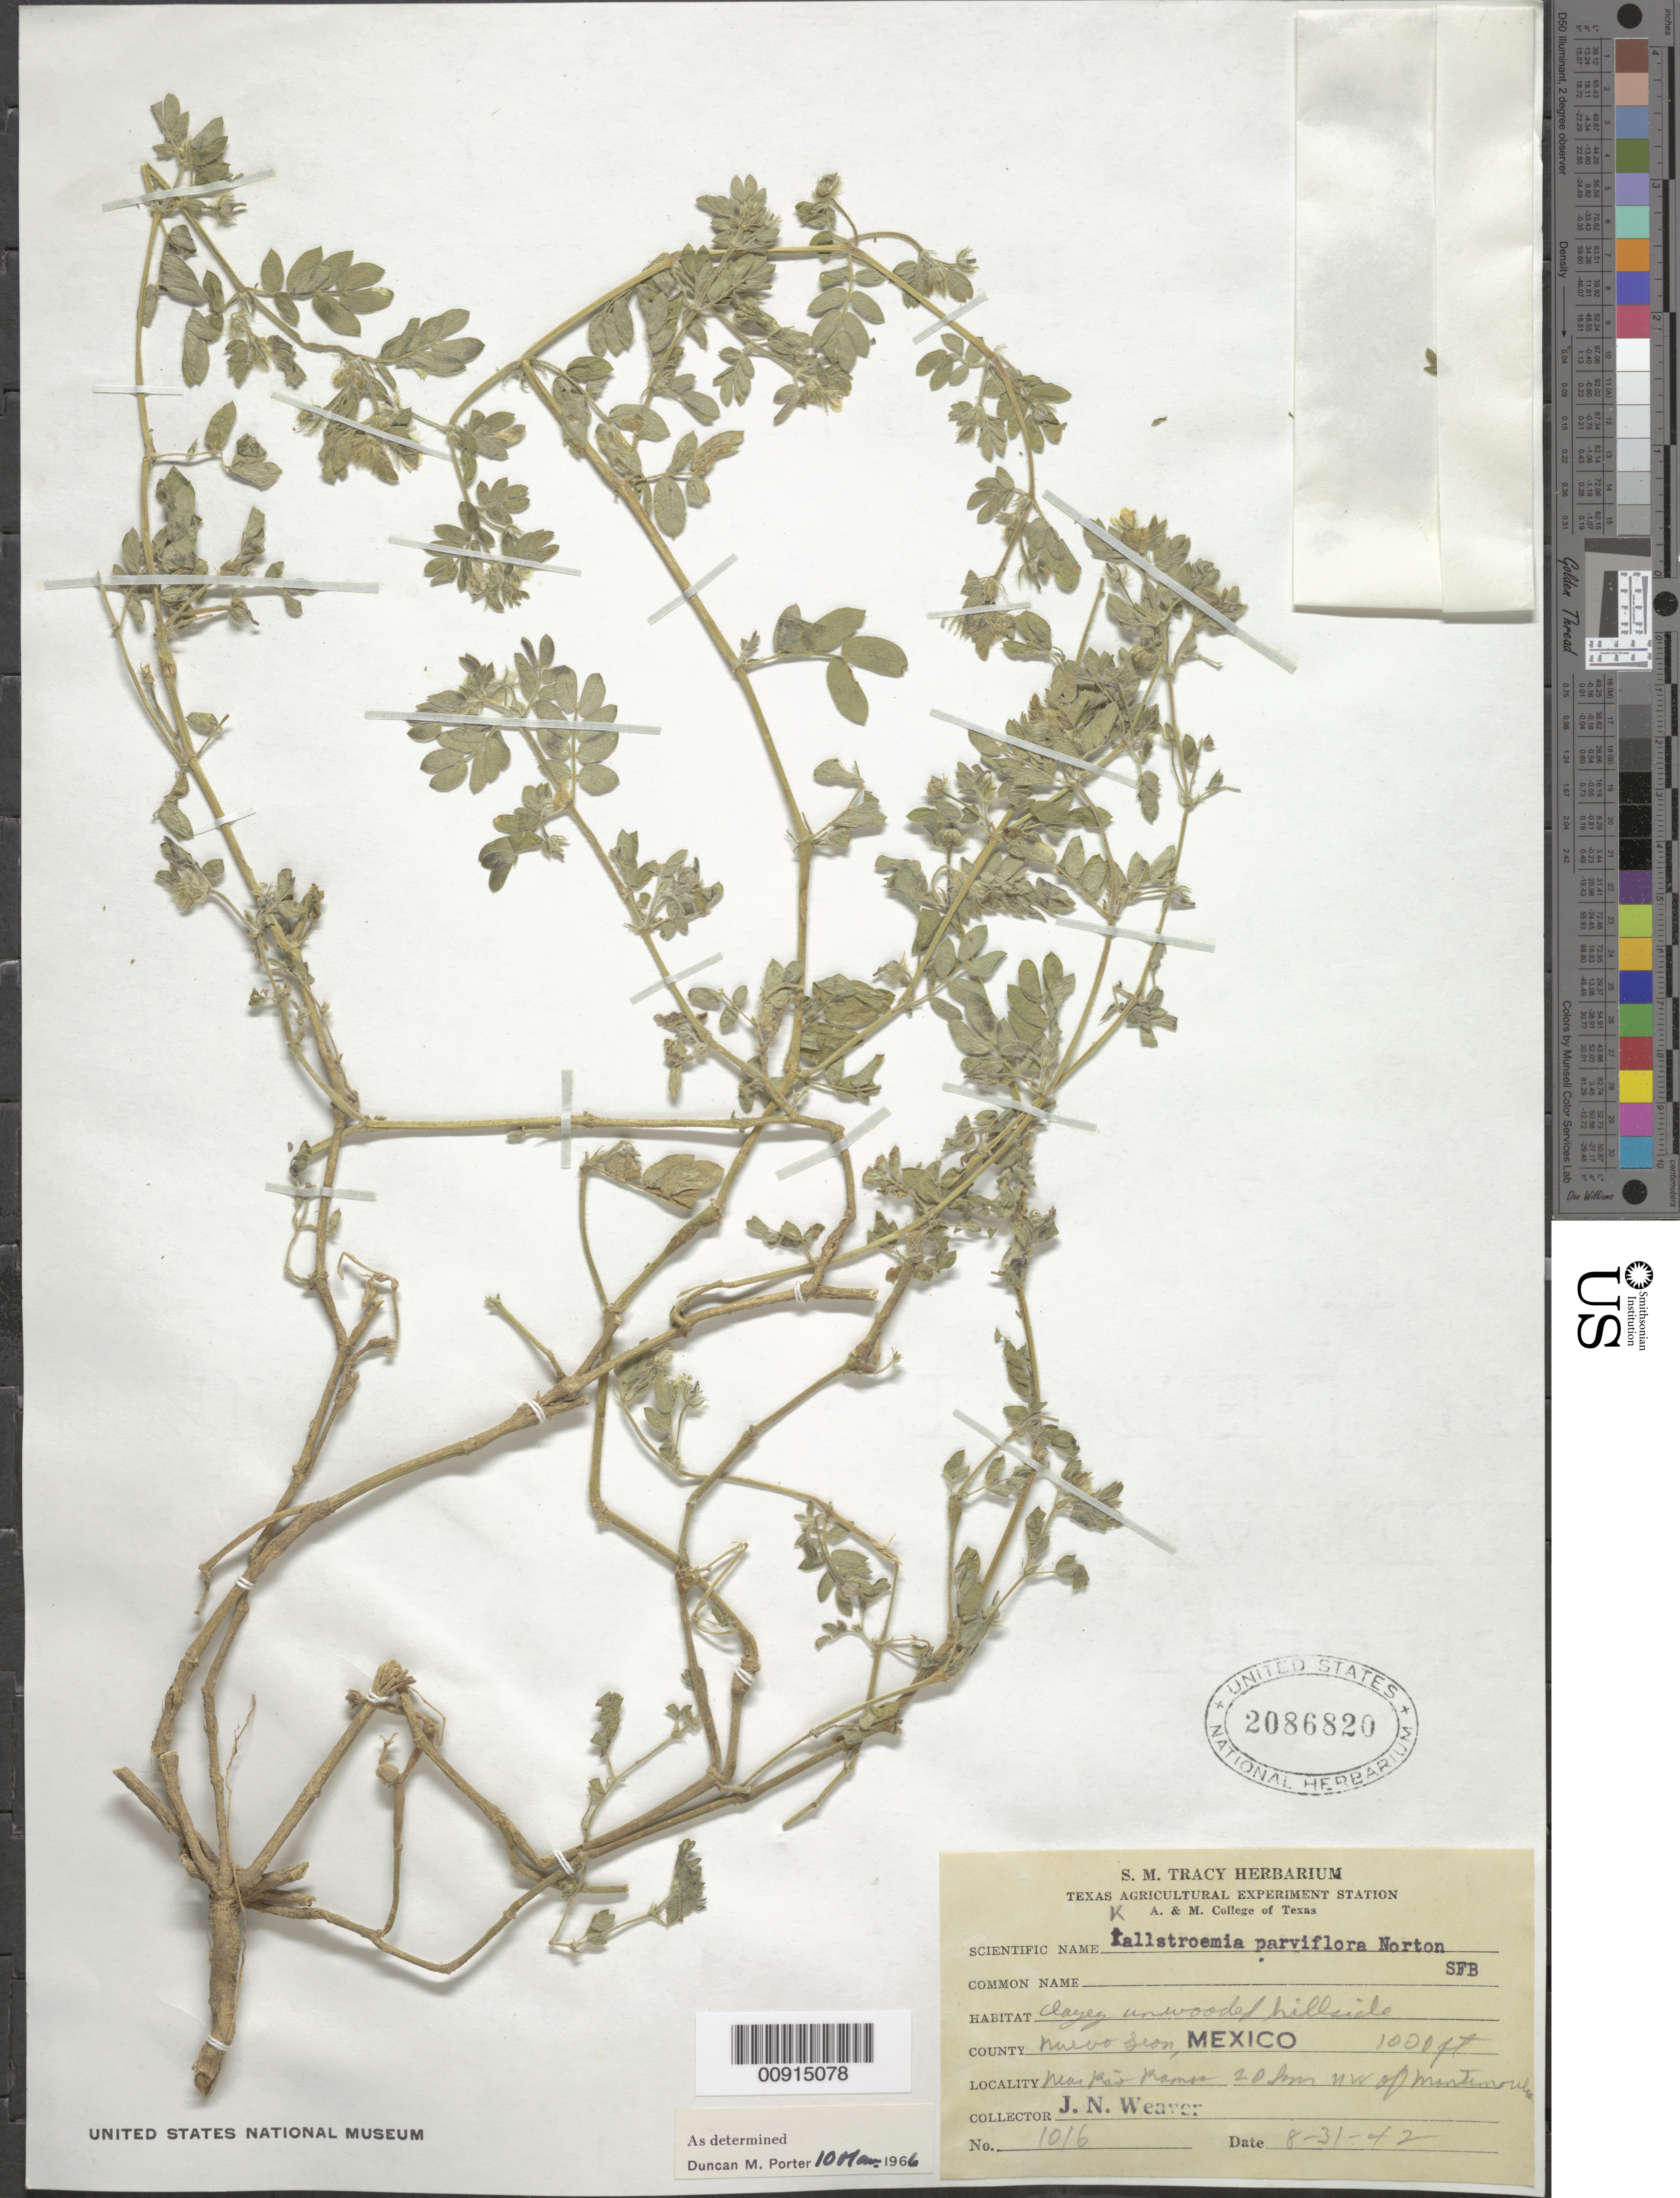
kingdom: Plantae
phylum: Tracheophyta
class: Magnoliopsida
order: Zygophyllales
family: Zygophyllaceae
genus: Kallstroemia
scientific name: Kallstroemia parviflora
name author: Norton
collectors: J. N. Weaver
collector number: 1016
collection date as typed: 31 Aug 1942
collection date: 1942-08-31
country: Mexico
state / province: Nuevo León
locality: Nuevo León: Near Río Ramos 20 km. NW of Montemorelos.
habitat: Clayey unwooded hillside.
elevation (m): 305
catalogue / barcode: US 2086820